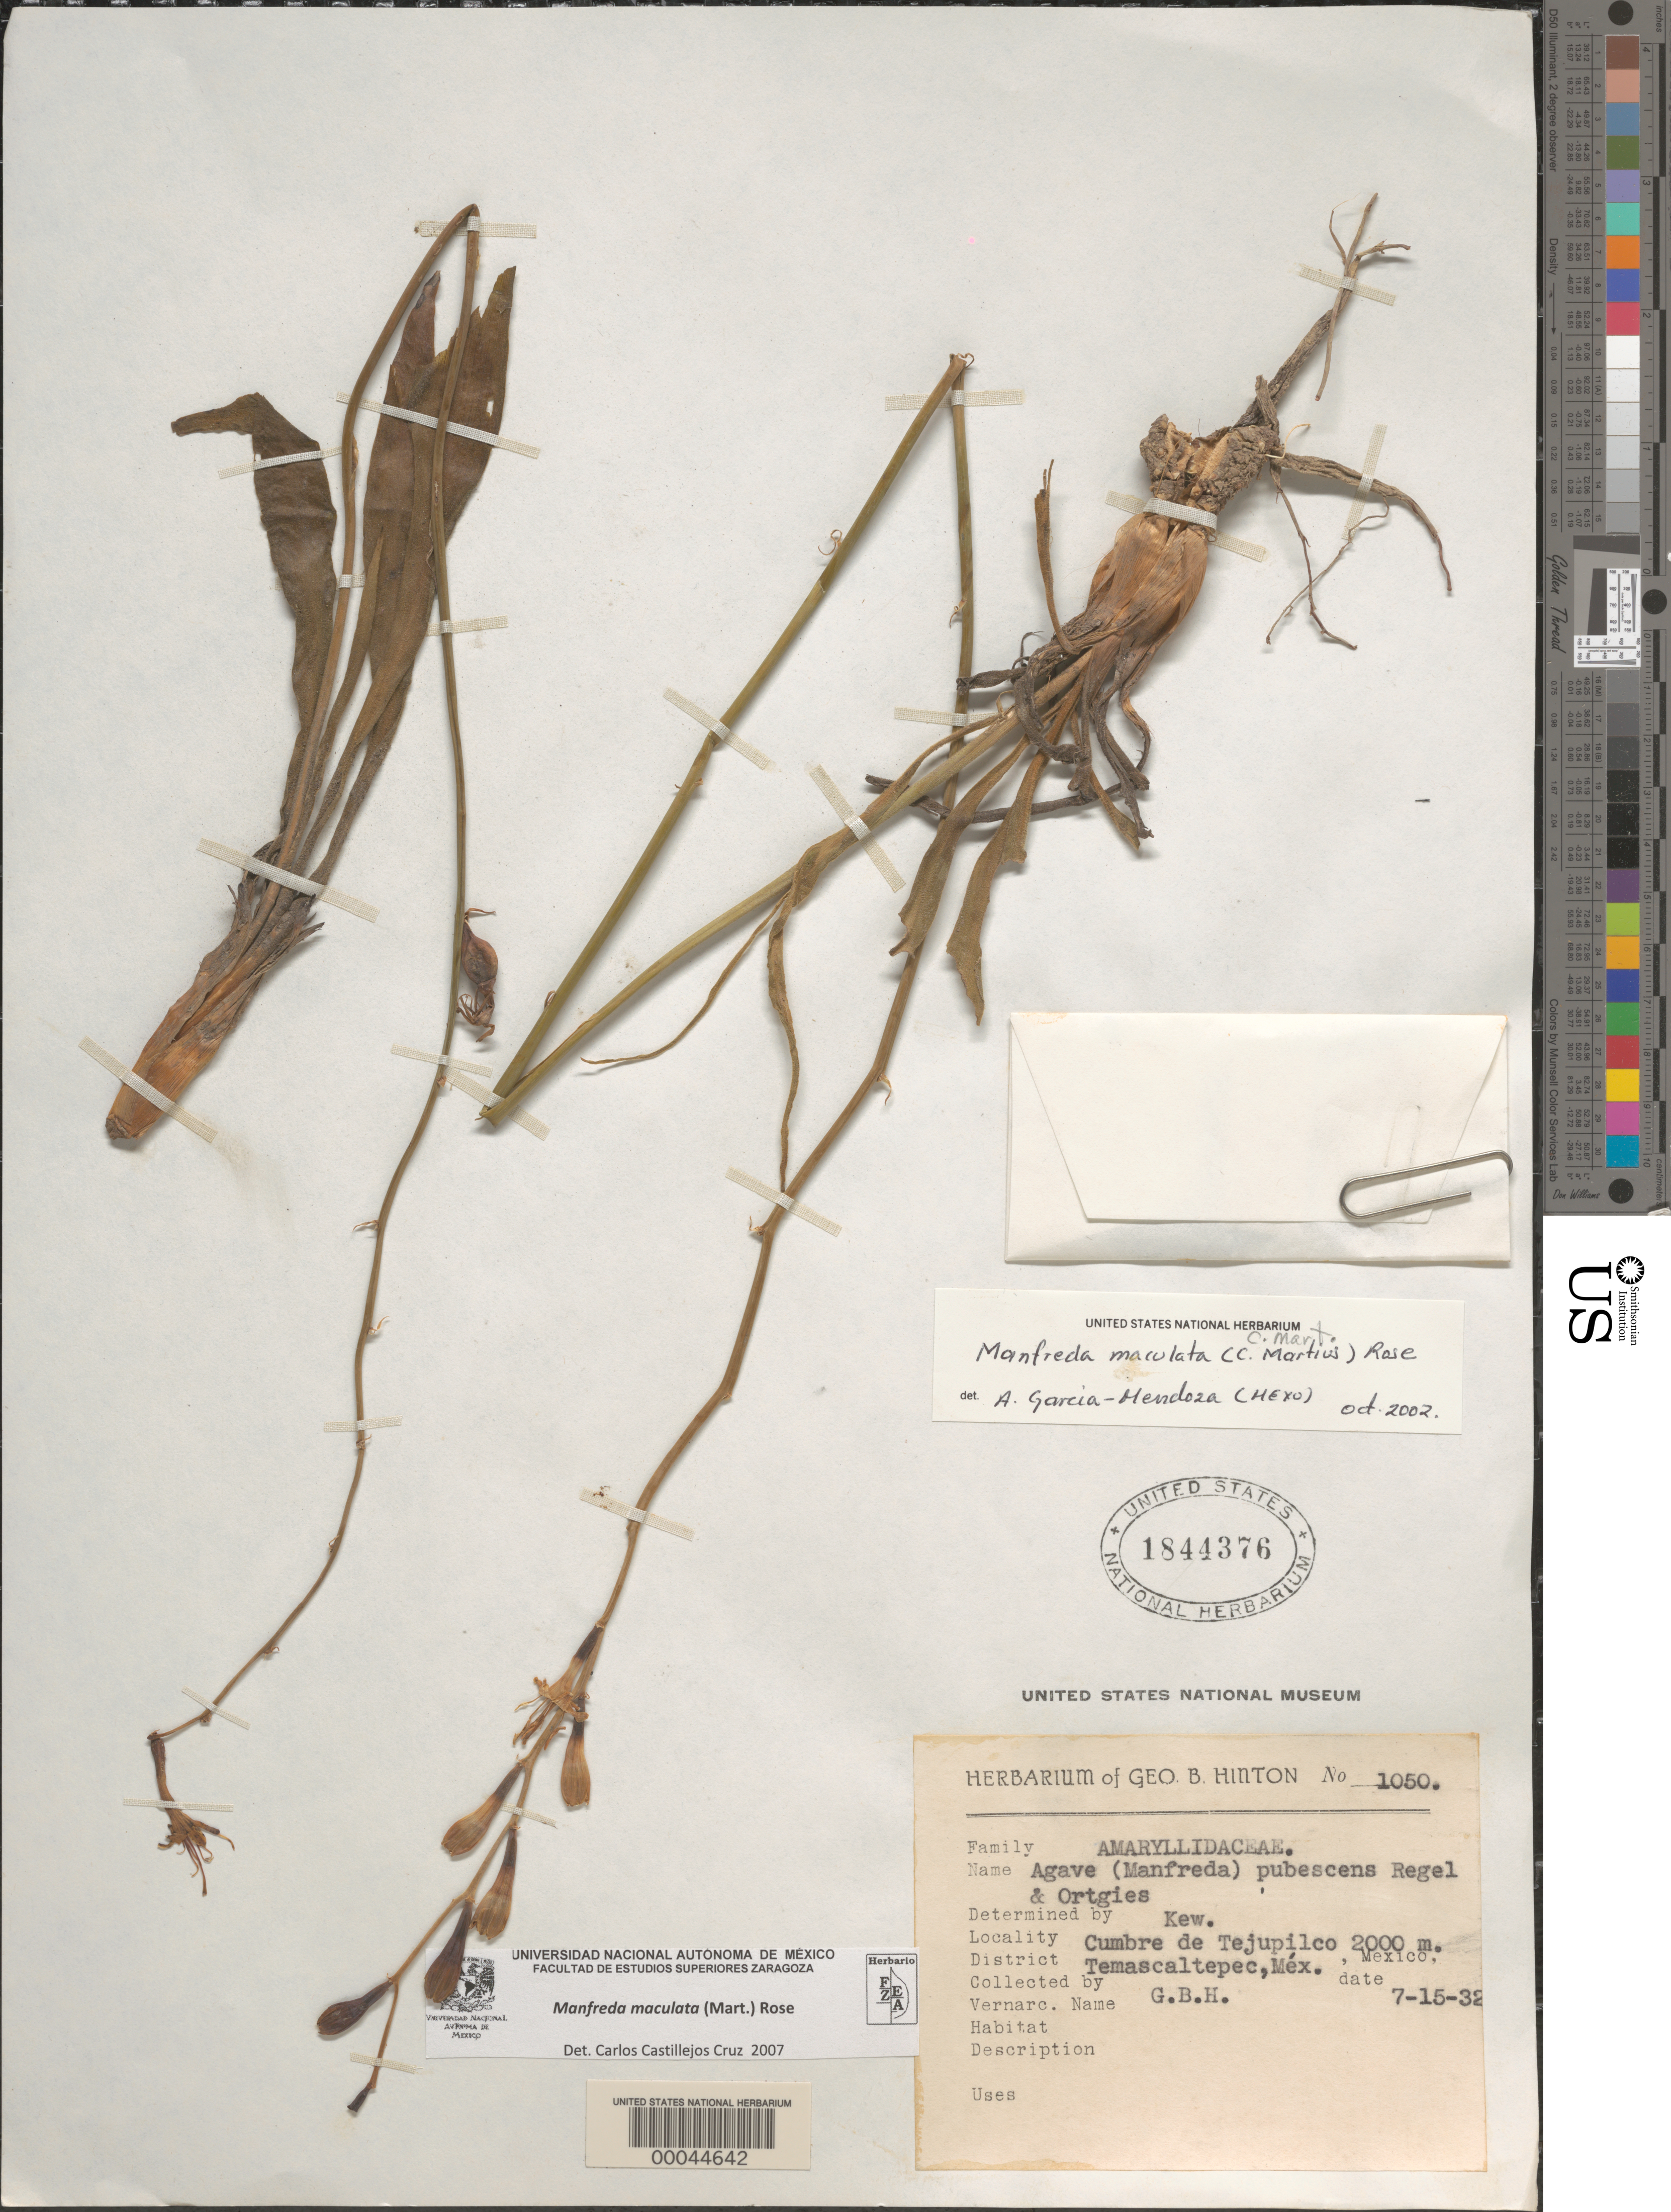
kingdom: Plantae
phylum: Tracheophyta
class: Liliopsida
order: Asparagales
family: Asparagaceae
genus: Manfreda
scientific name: Manfreda maculata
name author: (Mart.) Rose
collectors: G. B. Hinton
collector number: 1050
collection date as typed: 15 Jul 1932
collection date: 1932-07-15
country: Mexico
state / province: México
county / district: Temascaltepec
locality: Cumbre de Tejupilco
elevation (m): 2000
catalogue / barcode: US 1844376